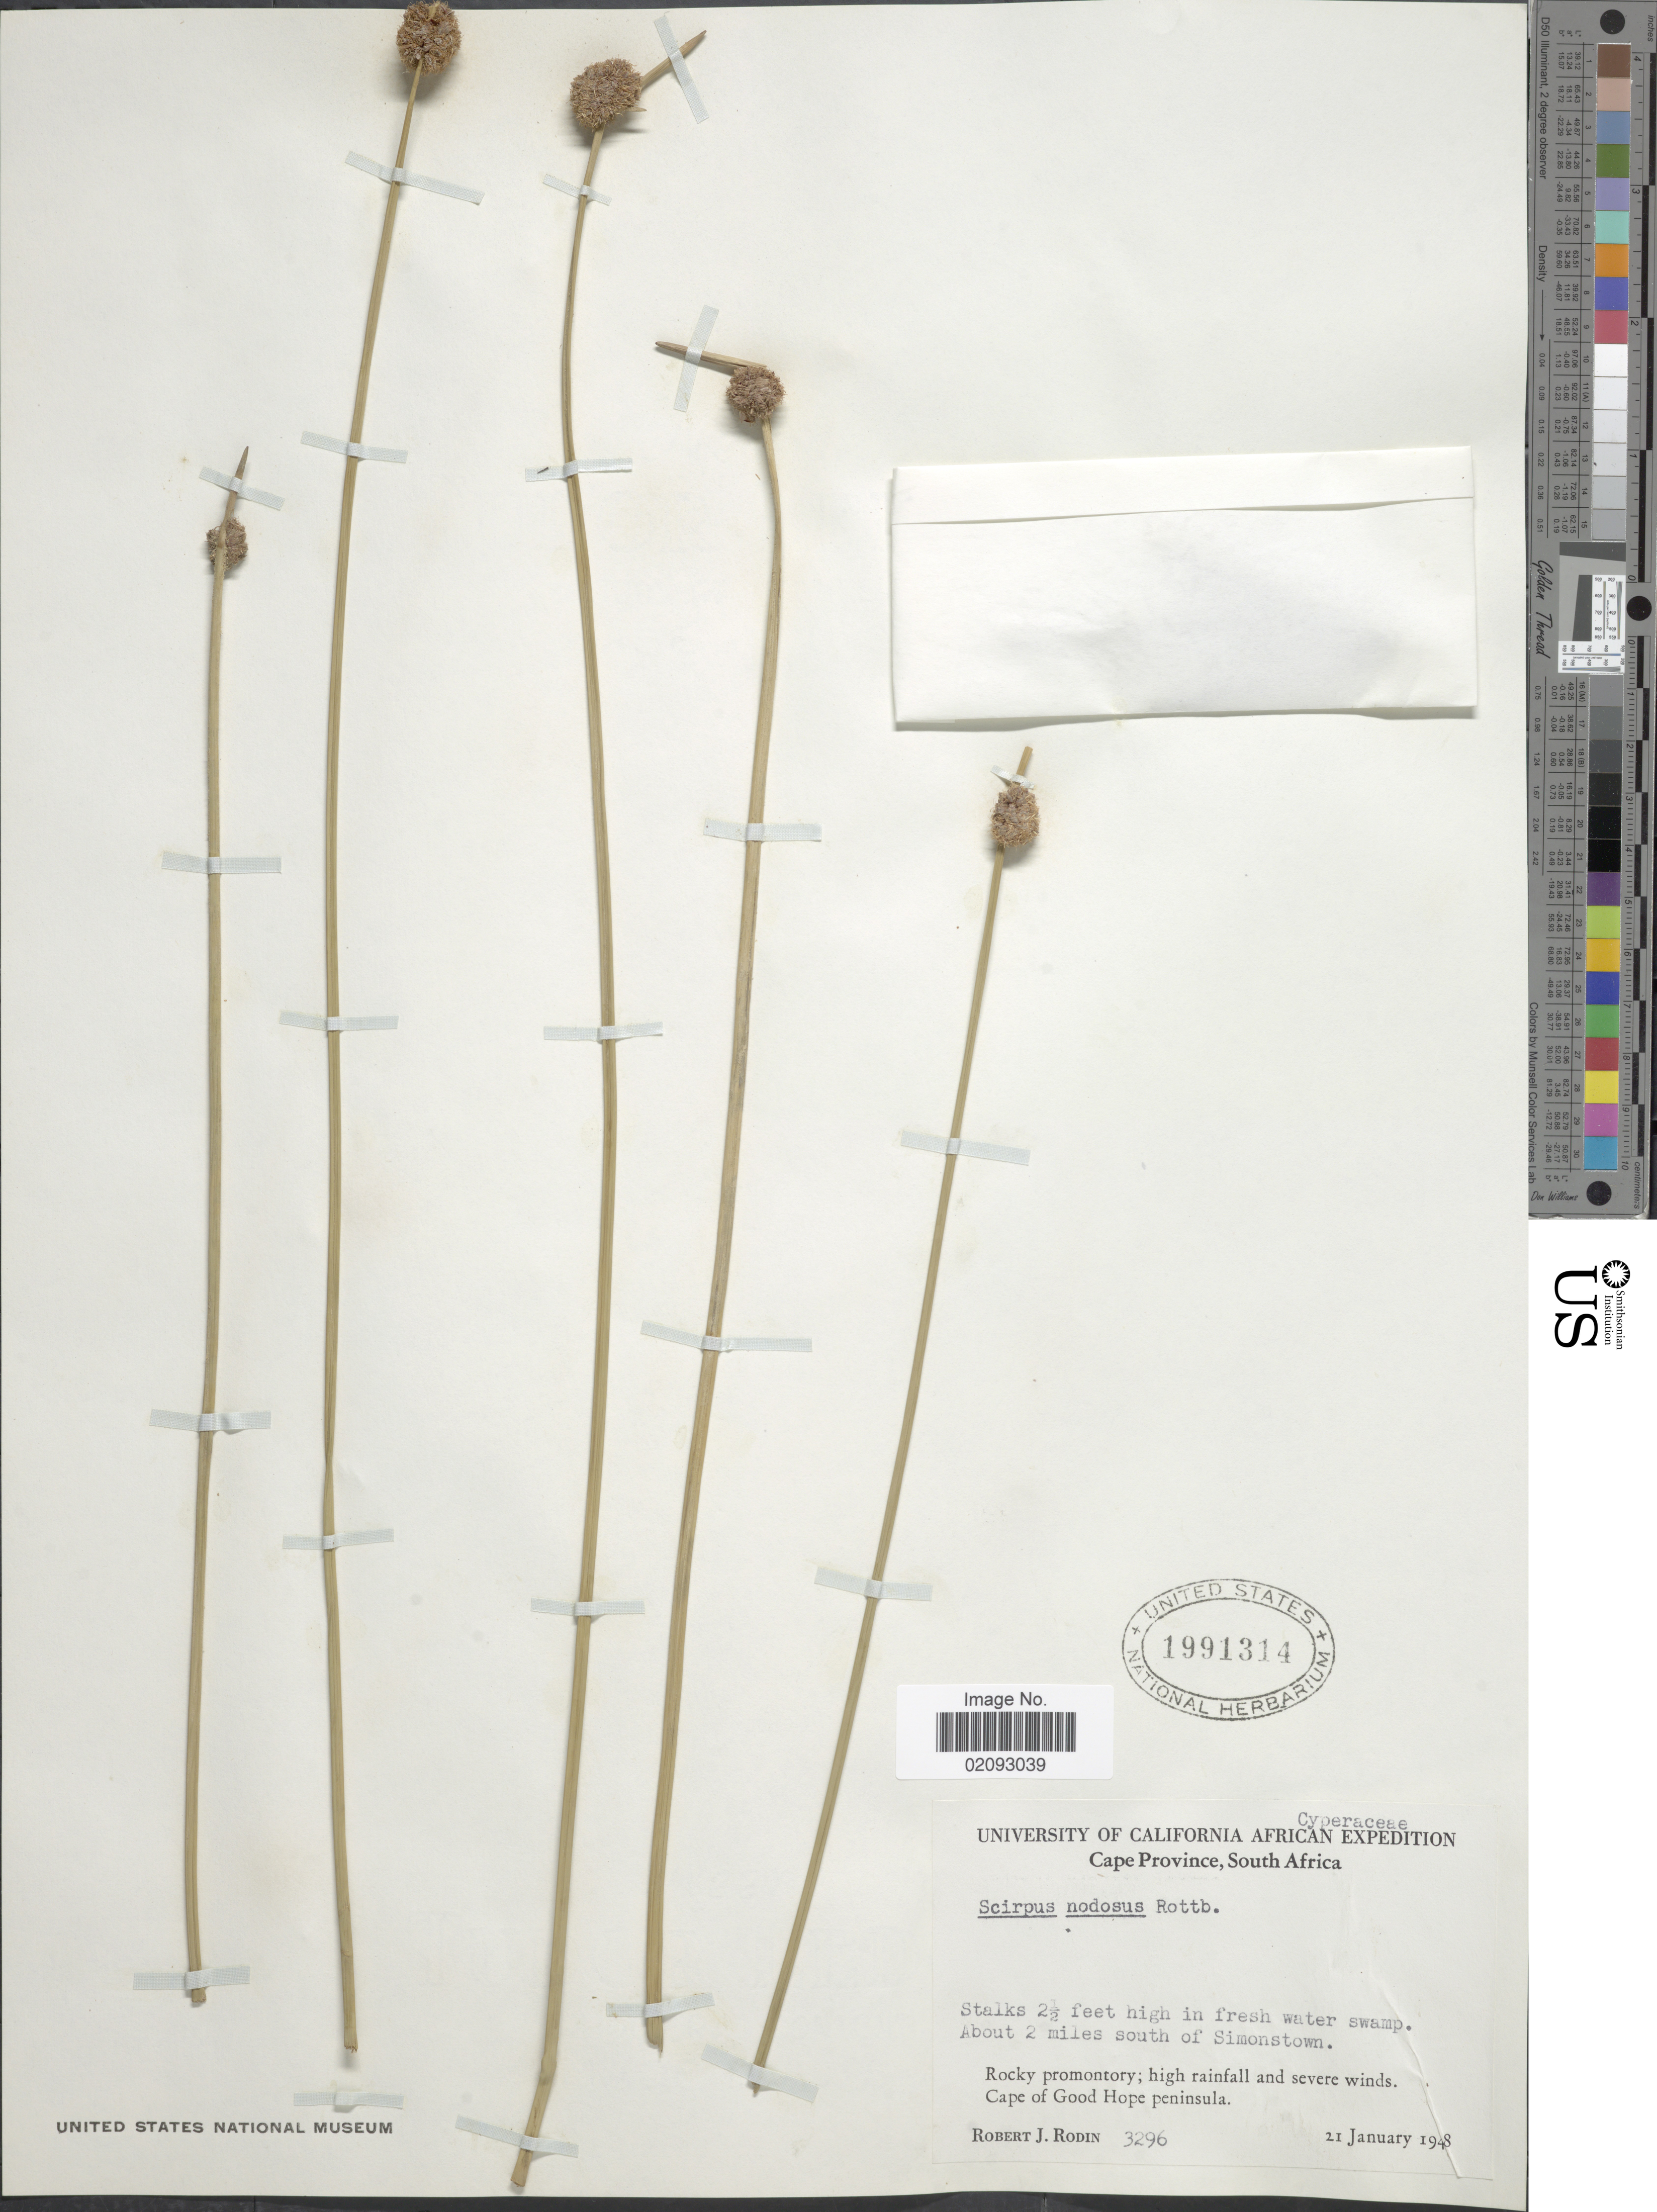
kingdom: Plantae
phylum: Tracheophyta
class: Liliopsida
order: Poales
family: Cyperaceae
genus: Ficinia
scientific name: Ficinia nodosa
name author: (Rottb.) Goetgh. et al.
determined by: Strong, M. T., (US), Smithsonian Institution - National Museum of Natural History (UNITED STATES)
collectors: R. J. Rodin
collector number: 3296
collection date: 1948-01-21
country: South Africa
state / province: Western Cape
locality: About 2 miles south of Simonstown. Rocky promontory; high rainfall and severe winds. Cape of Good Hope peninsula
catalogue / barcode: US 1991314